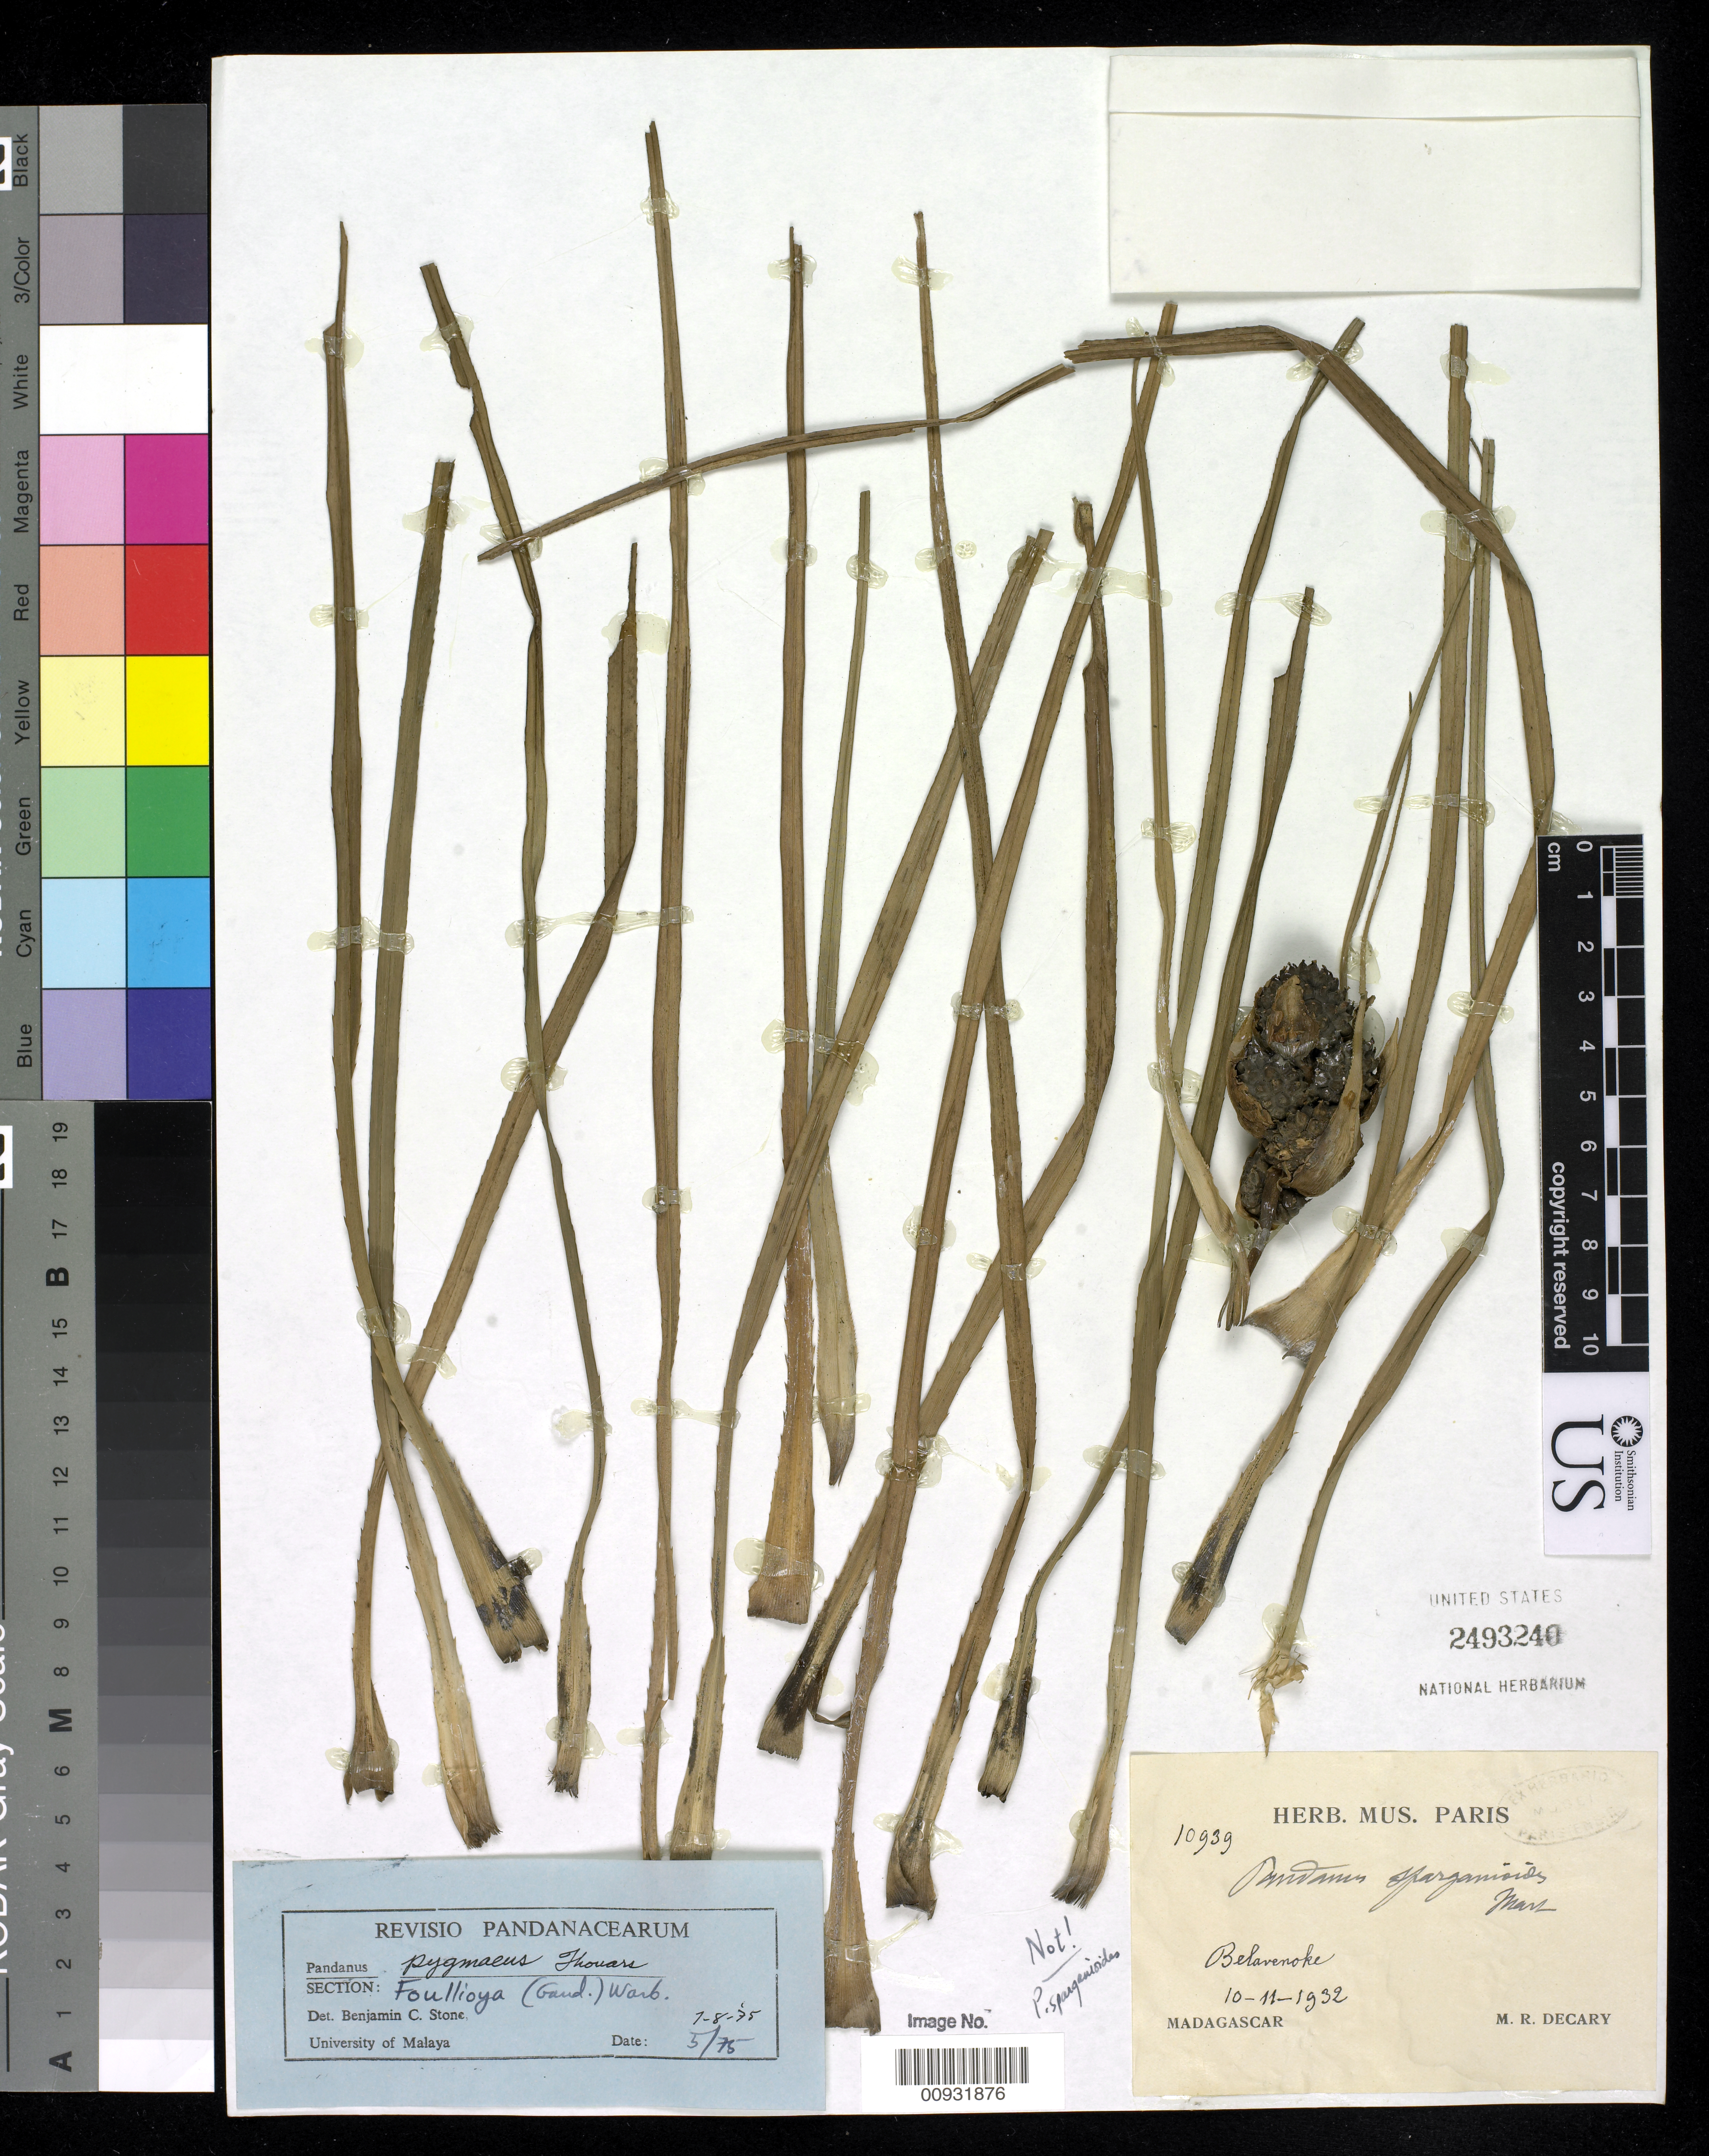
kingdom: Plantae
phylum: Tracheophyta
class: Liliopsida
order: Pandanales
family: Pandanaceae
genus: Pandanus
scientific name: Pandanus pygmaeus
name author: Thouars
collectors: R. Decary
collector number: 10939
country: Madagascar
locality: Belavenoke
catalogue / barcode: US 2493240